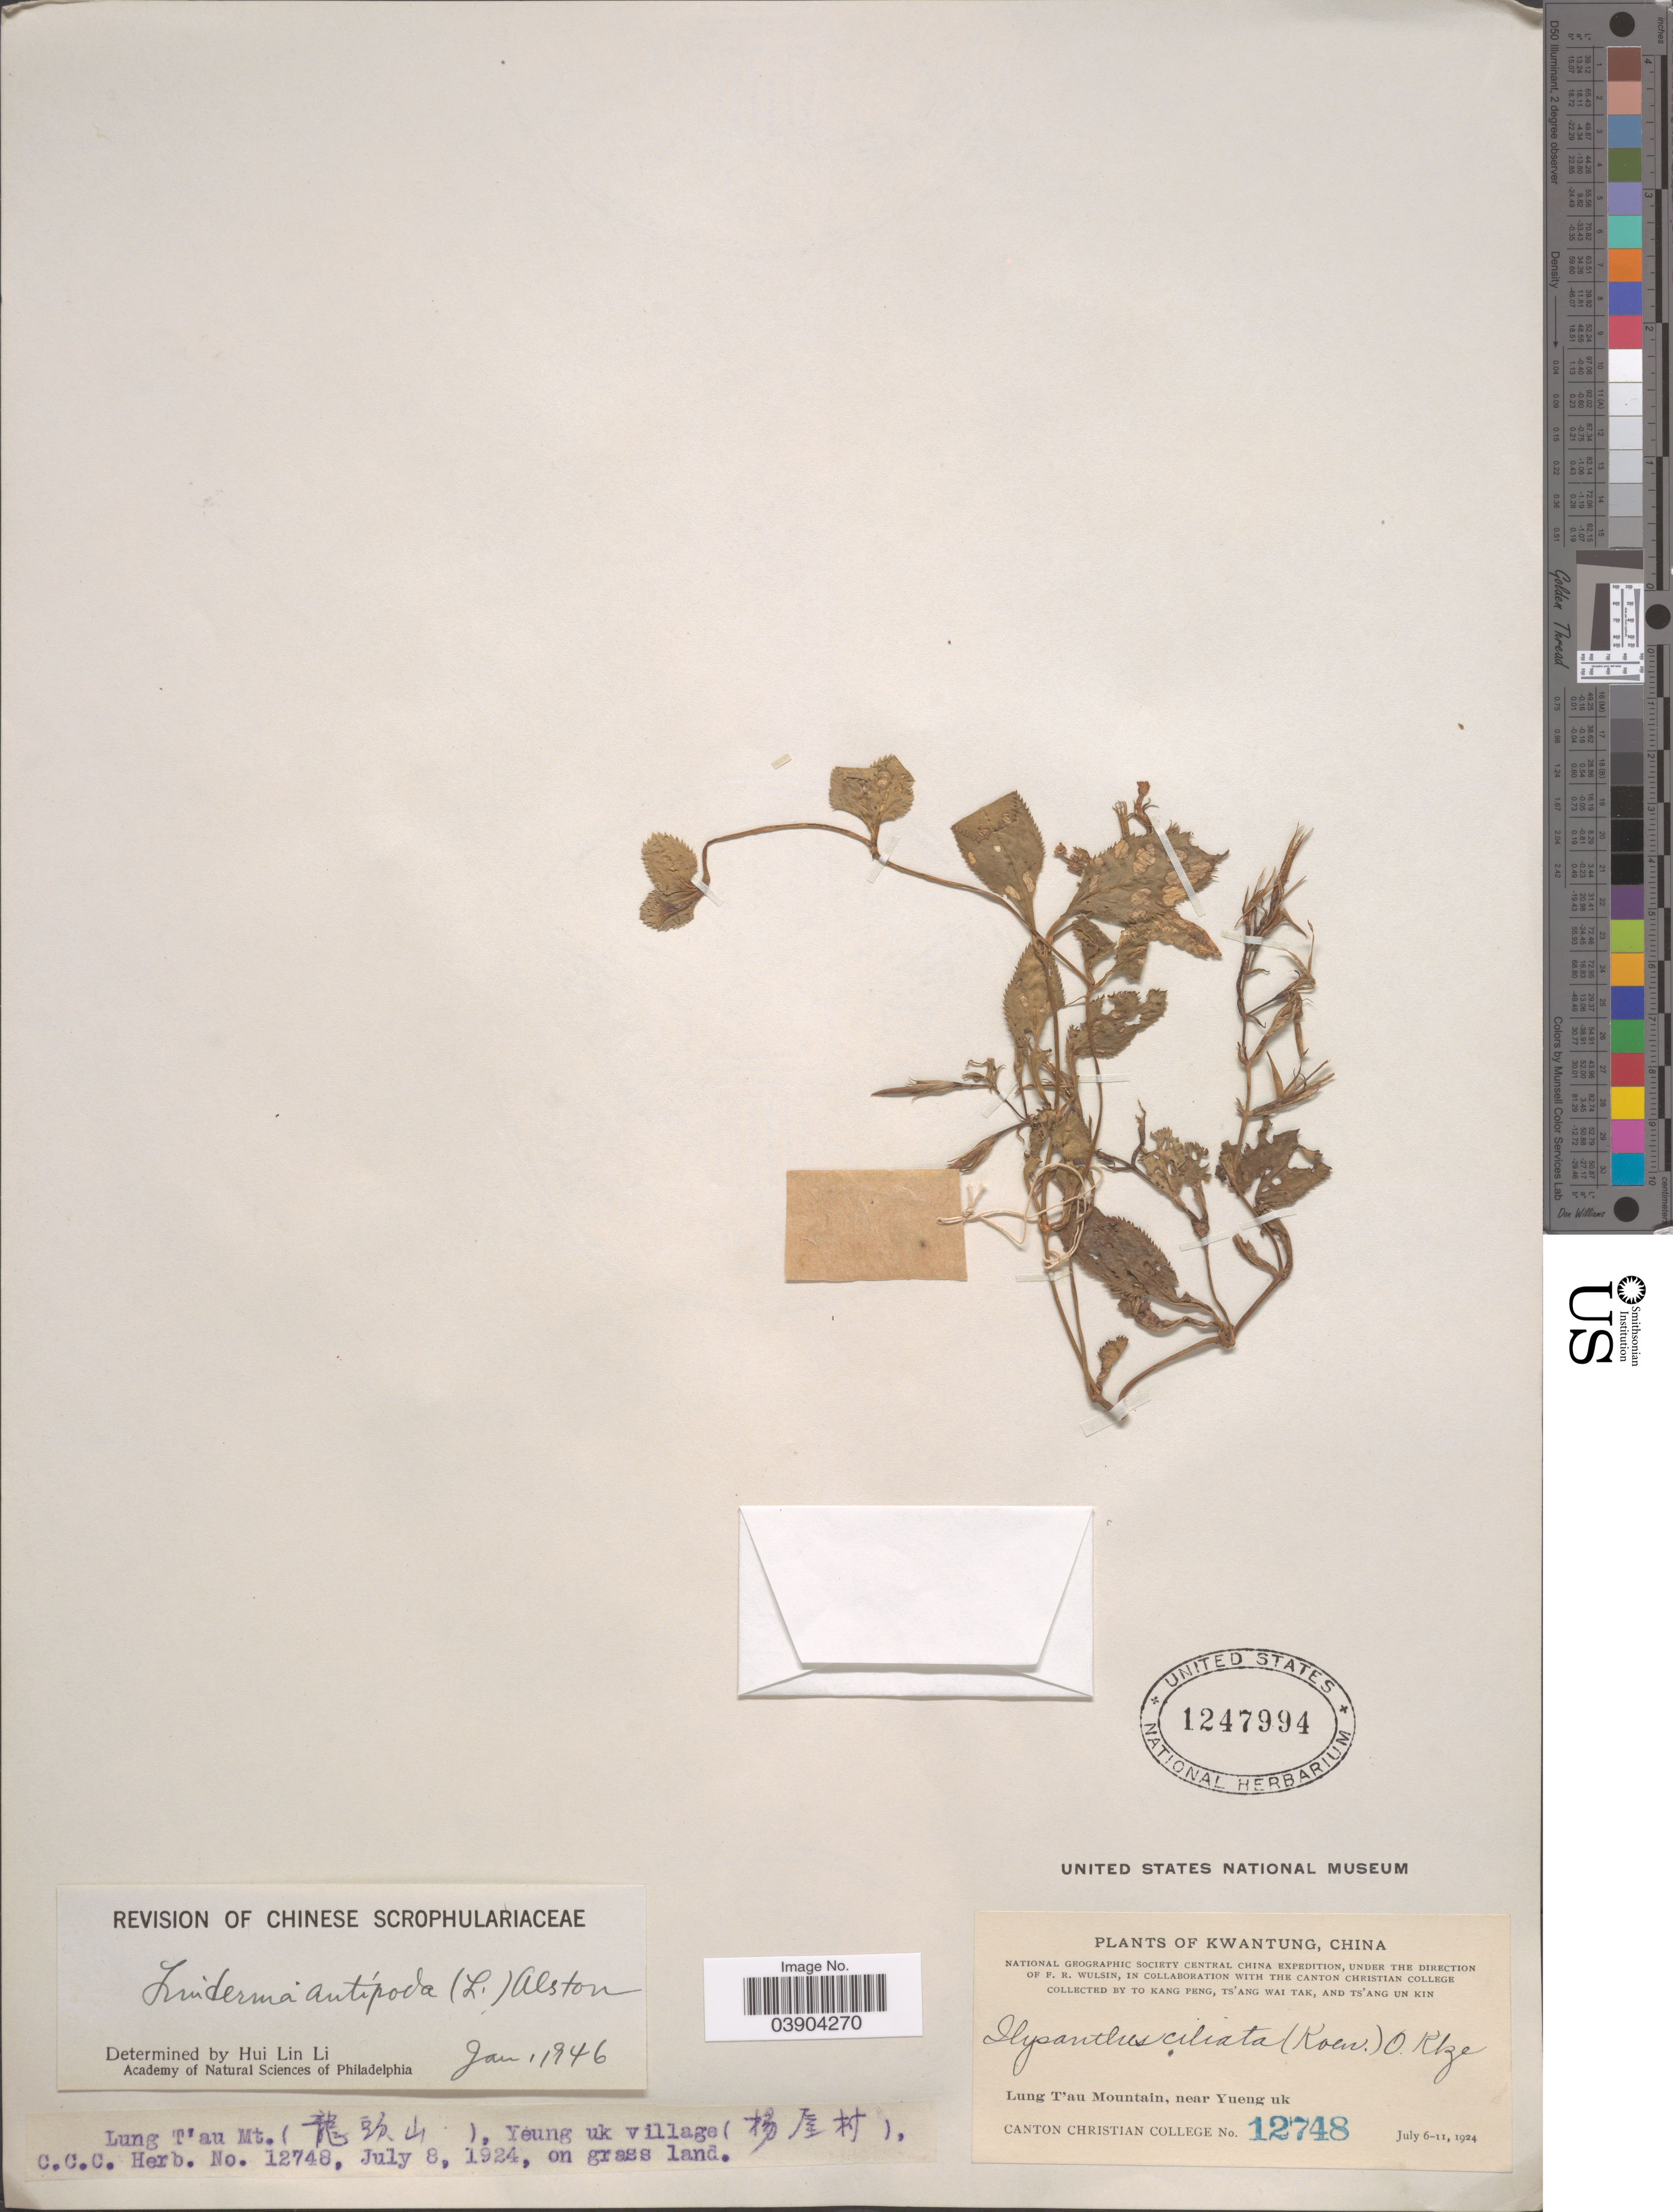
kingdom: Plantae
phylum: Tracheophyta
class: Magnoliopsida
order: Lamiales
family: Linderniaceae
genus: Lindernia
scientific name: Lindernia antipoda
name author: (L.) Alston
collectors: To Kang P'eng, W. T. Tsang & Ts' Ang Un Kin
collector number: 12748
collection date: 1924-07-08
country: China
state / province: Guangdong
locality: Kwangtung. Lung T'au Mountain, near Yueng uk.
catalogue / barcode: US 1247994